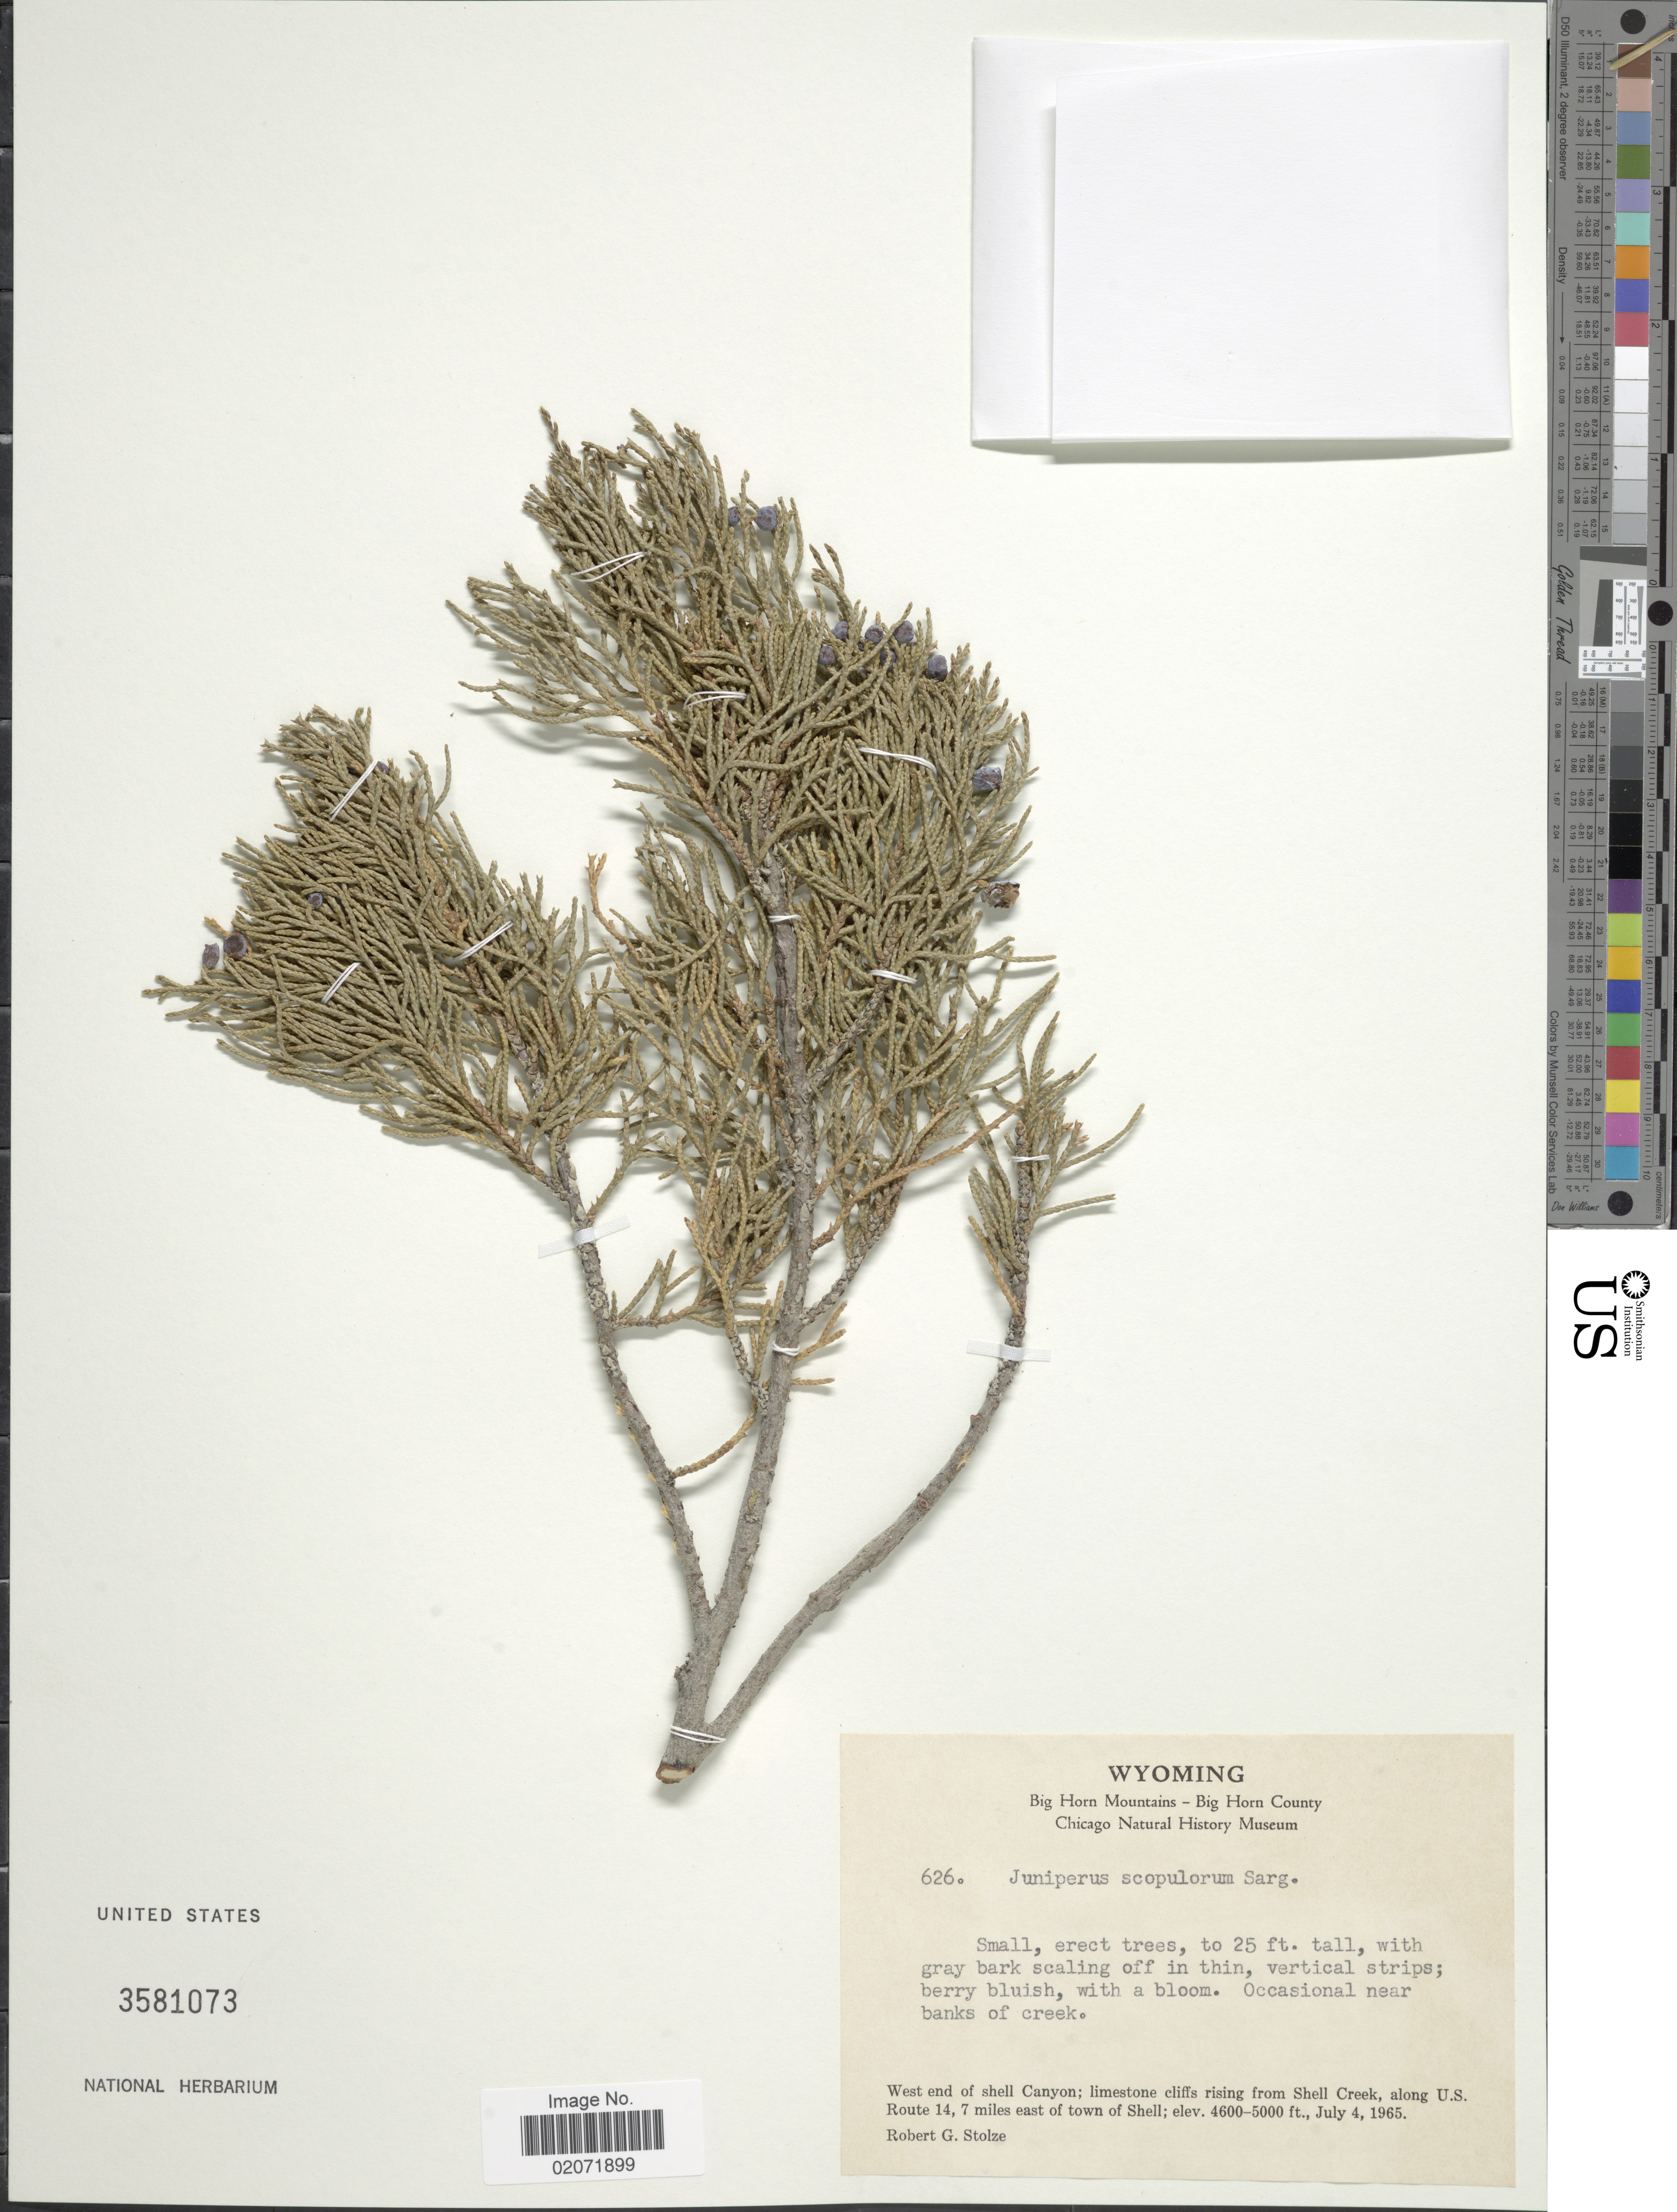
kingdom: Plantae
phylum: Tracheophyta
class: Pinopsida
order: Pinales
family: Cupressaceae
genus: Juniperus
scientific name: Juniperus scopulorum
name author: Sarg.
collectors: R. G. Stolze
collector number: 626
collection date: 1965-07-04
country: United States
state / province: Wyoming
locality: West end of Shell Canyon; limestone cliffs rising from Shell Creek, along U. S. Route 14, 7 miles east of town of Shell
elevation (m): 1402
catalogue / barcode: US 3581073